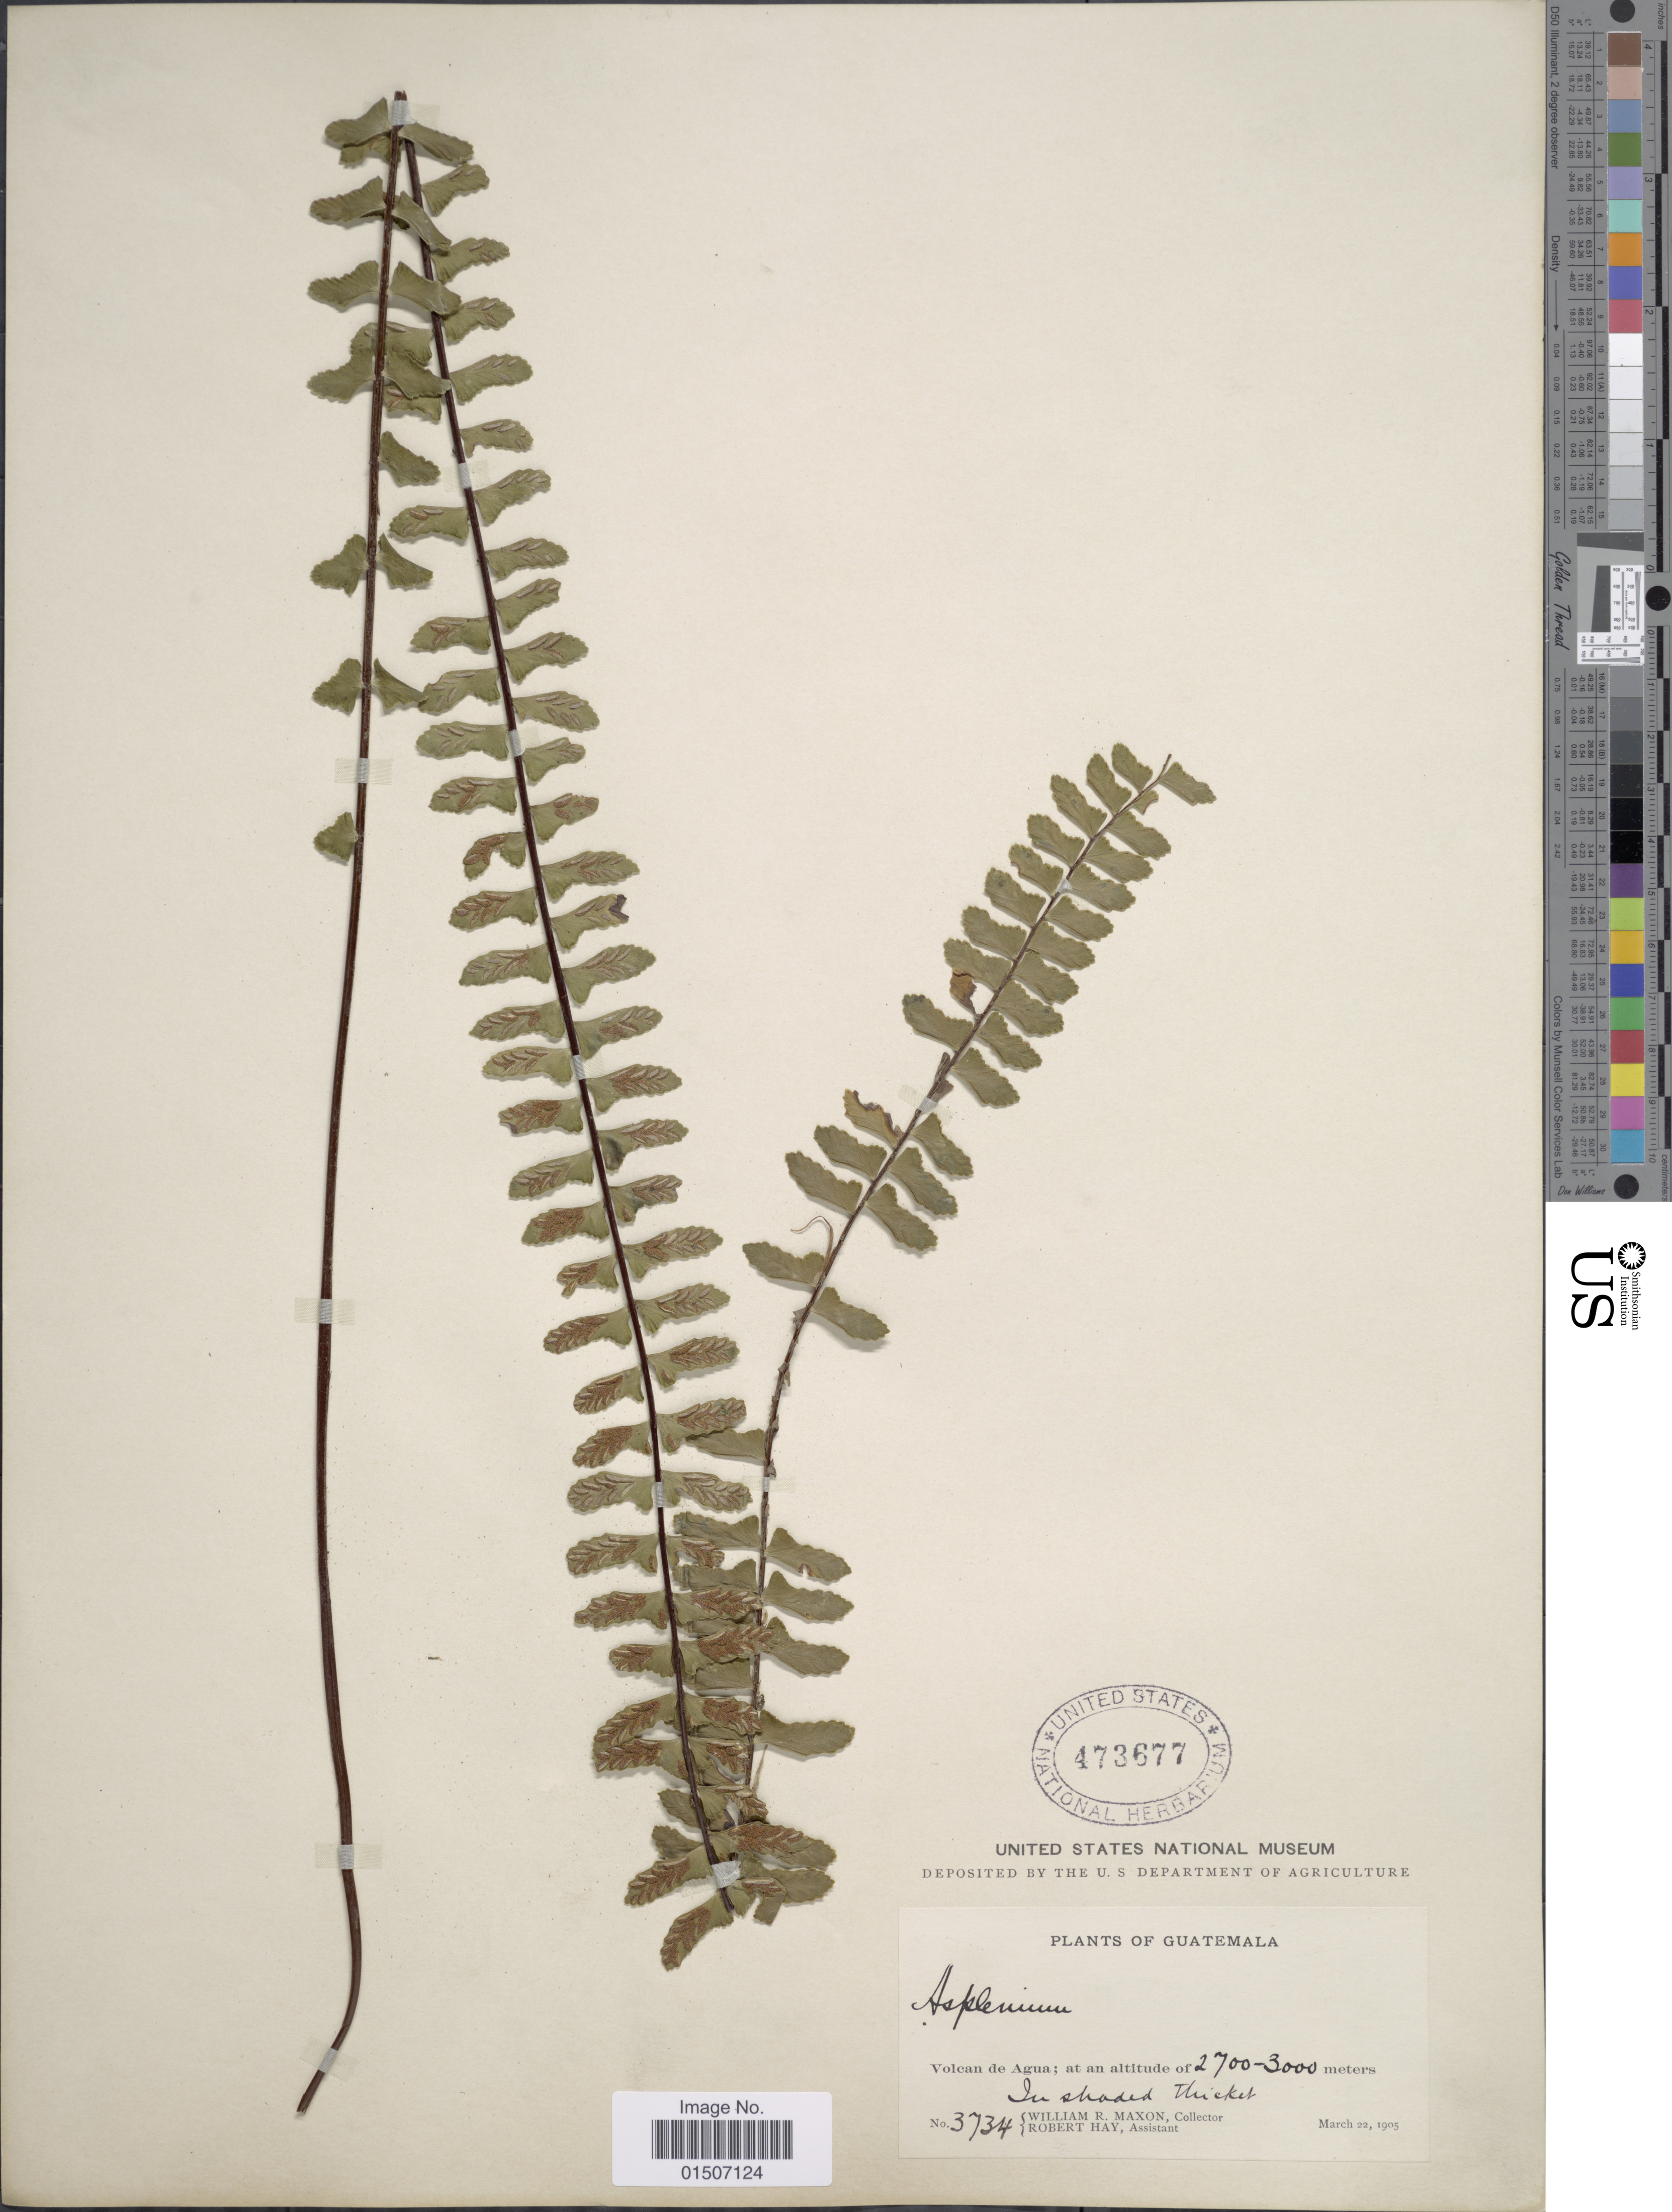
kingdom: Plantae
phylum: Tracheophyta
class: Polypodiopsida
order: Polypodiales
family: Aspleniaceae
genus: Asplenium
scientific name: Asplenium monanthes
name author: L.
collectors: W. R. Maxon & R. H. Hay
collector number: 3734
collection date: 1905-03-22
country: Guatemala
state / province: Guatemala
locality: Volcan de Agua, In shaded thicket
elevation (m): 2700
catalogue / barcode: US 473677